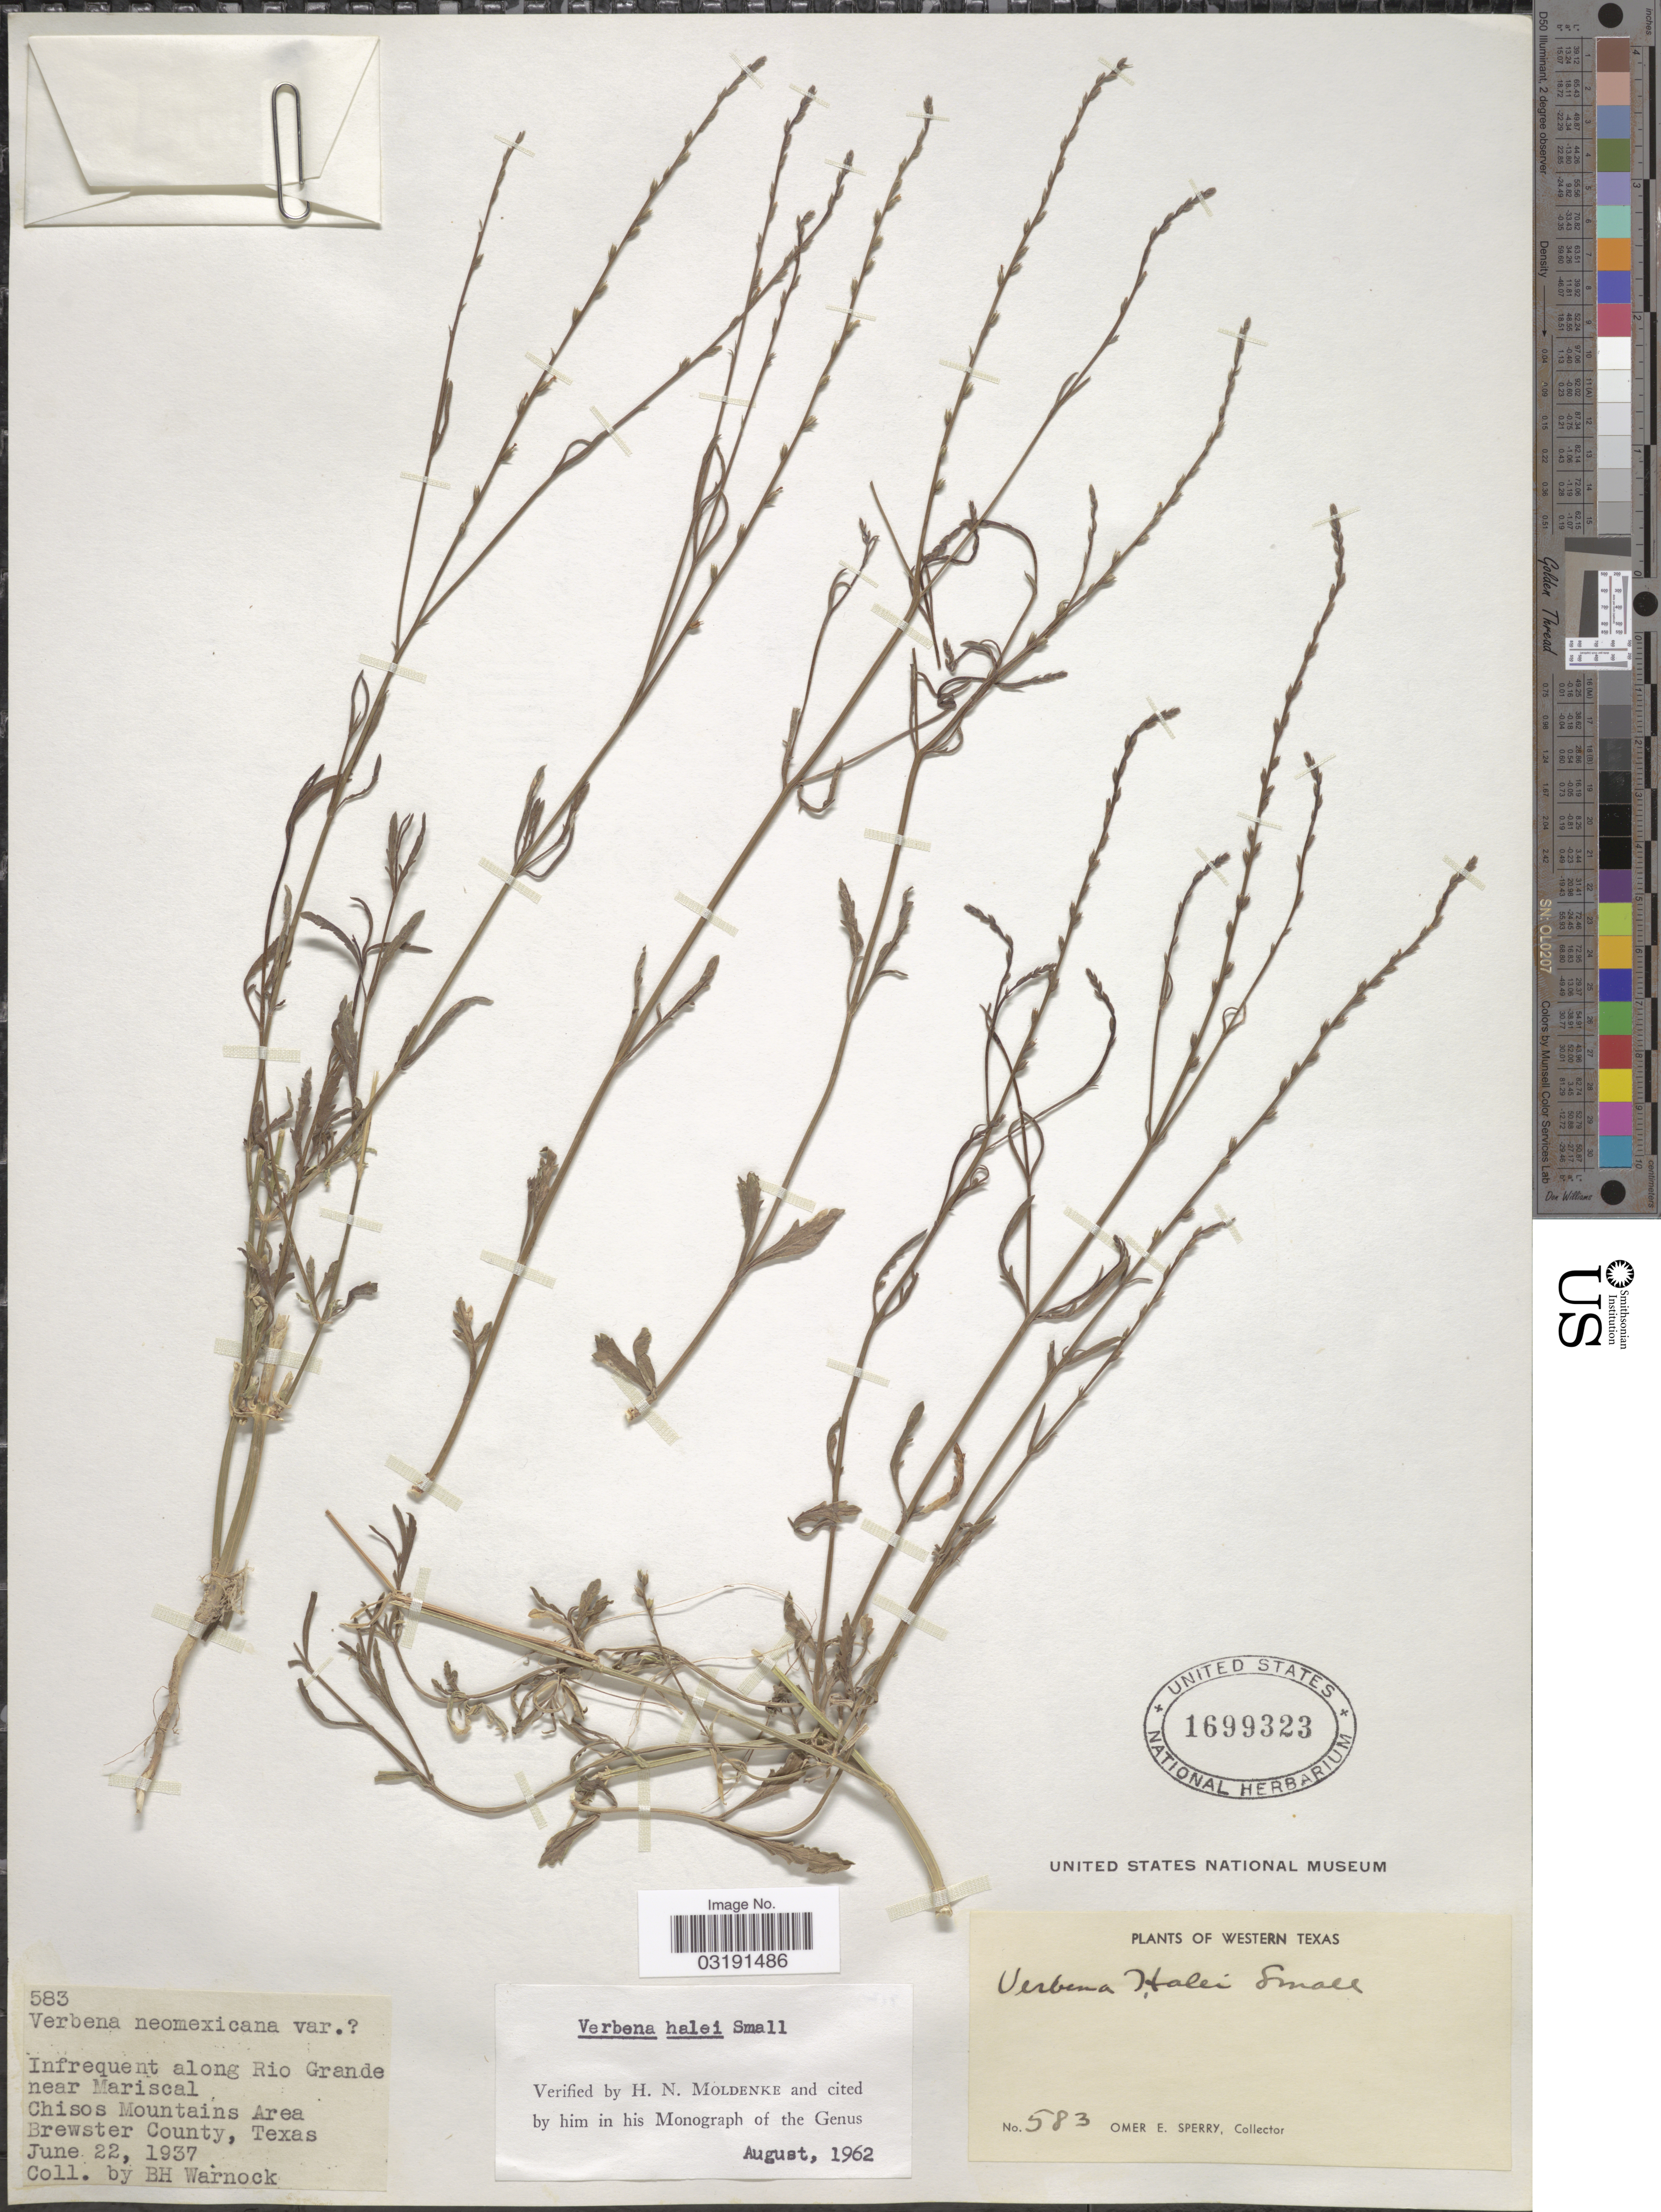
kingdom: Plantae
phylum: Tracheophyta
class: Magnoliopsida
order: Lamiales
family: Verbenaceae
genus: Verbena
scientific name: Verbena halei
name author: Small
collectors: B. H. Warnock & O. E. Sperry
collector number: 583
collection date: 1937-06-22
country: United States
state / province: Texas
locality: Western Texas, Infrequent along Rio Grande near Mariscal, Chisos Mountains Area, Brewster County.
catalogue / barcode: US 1699323